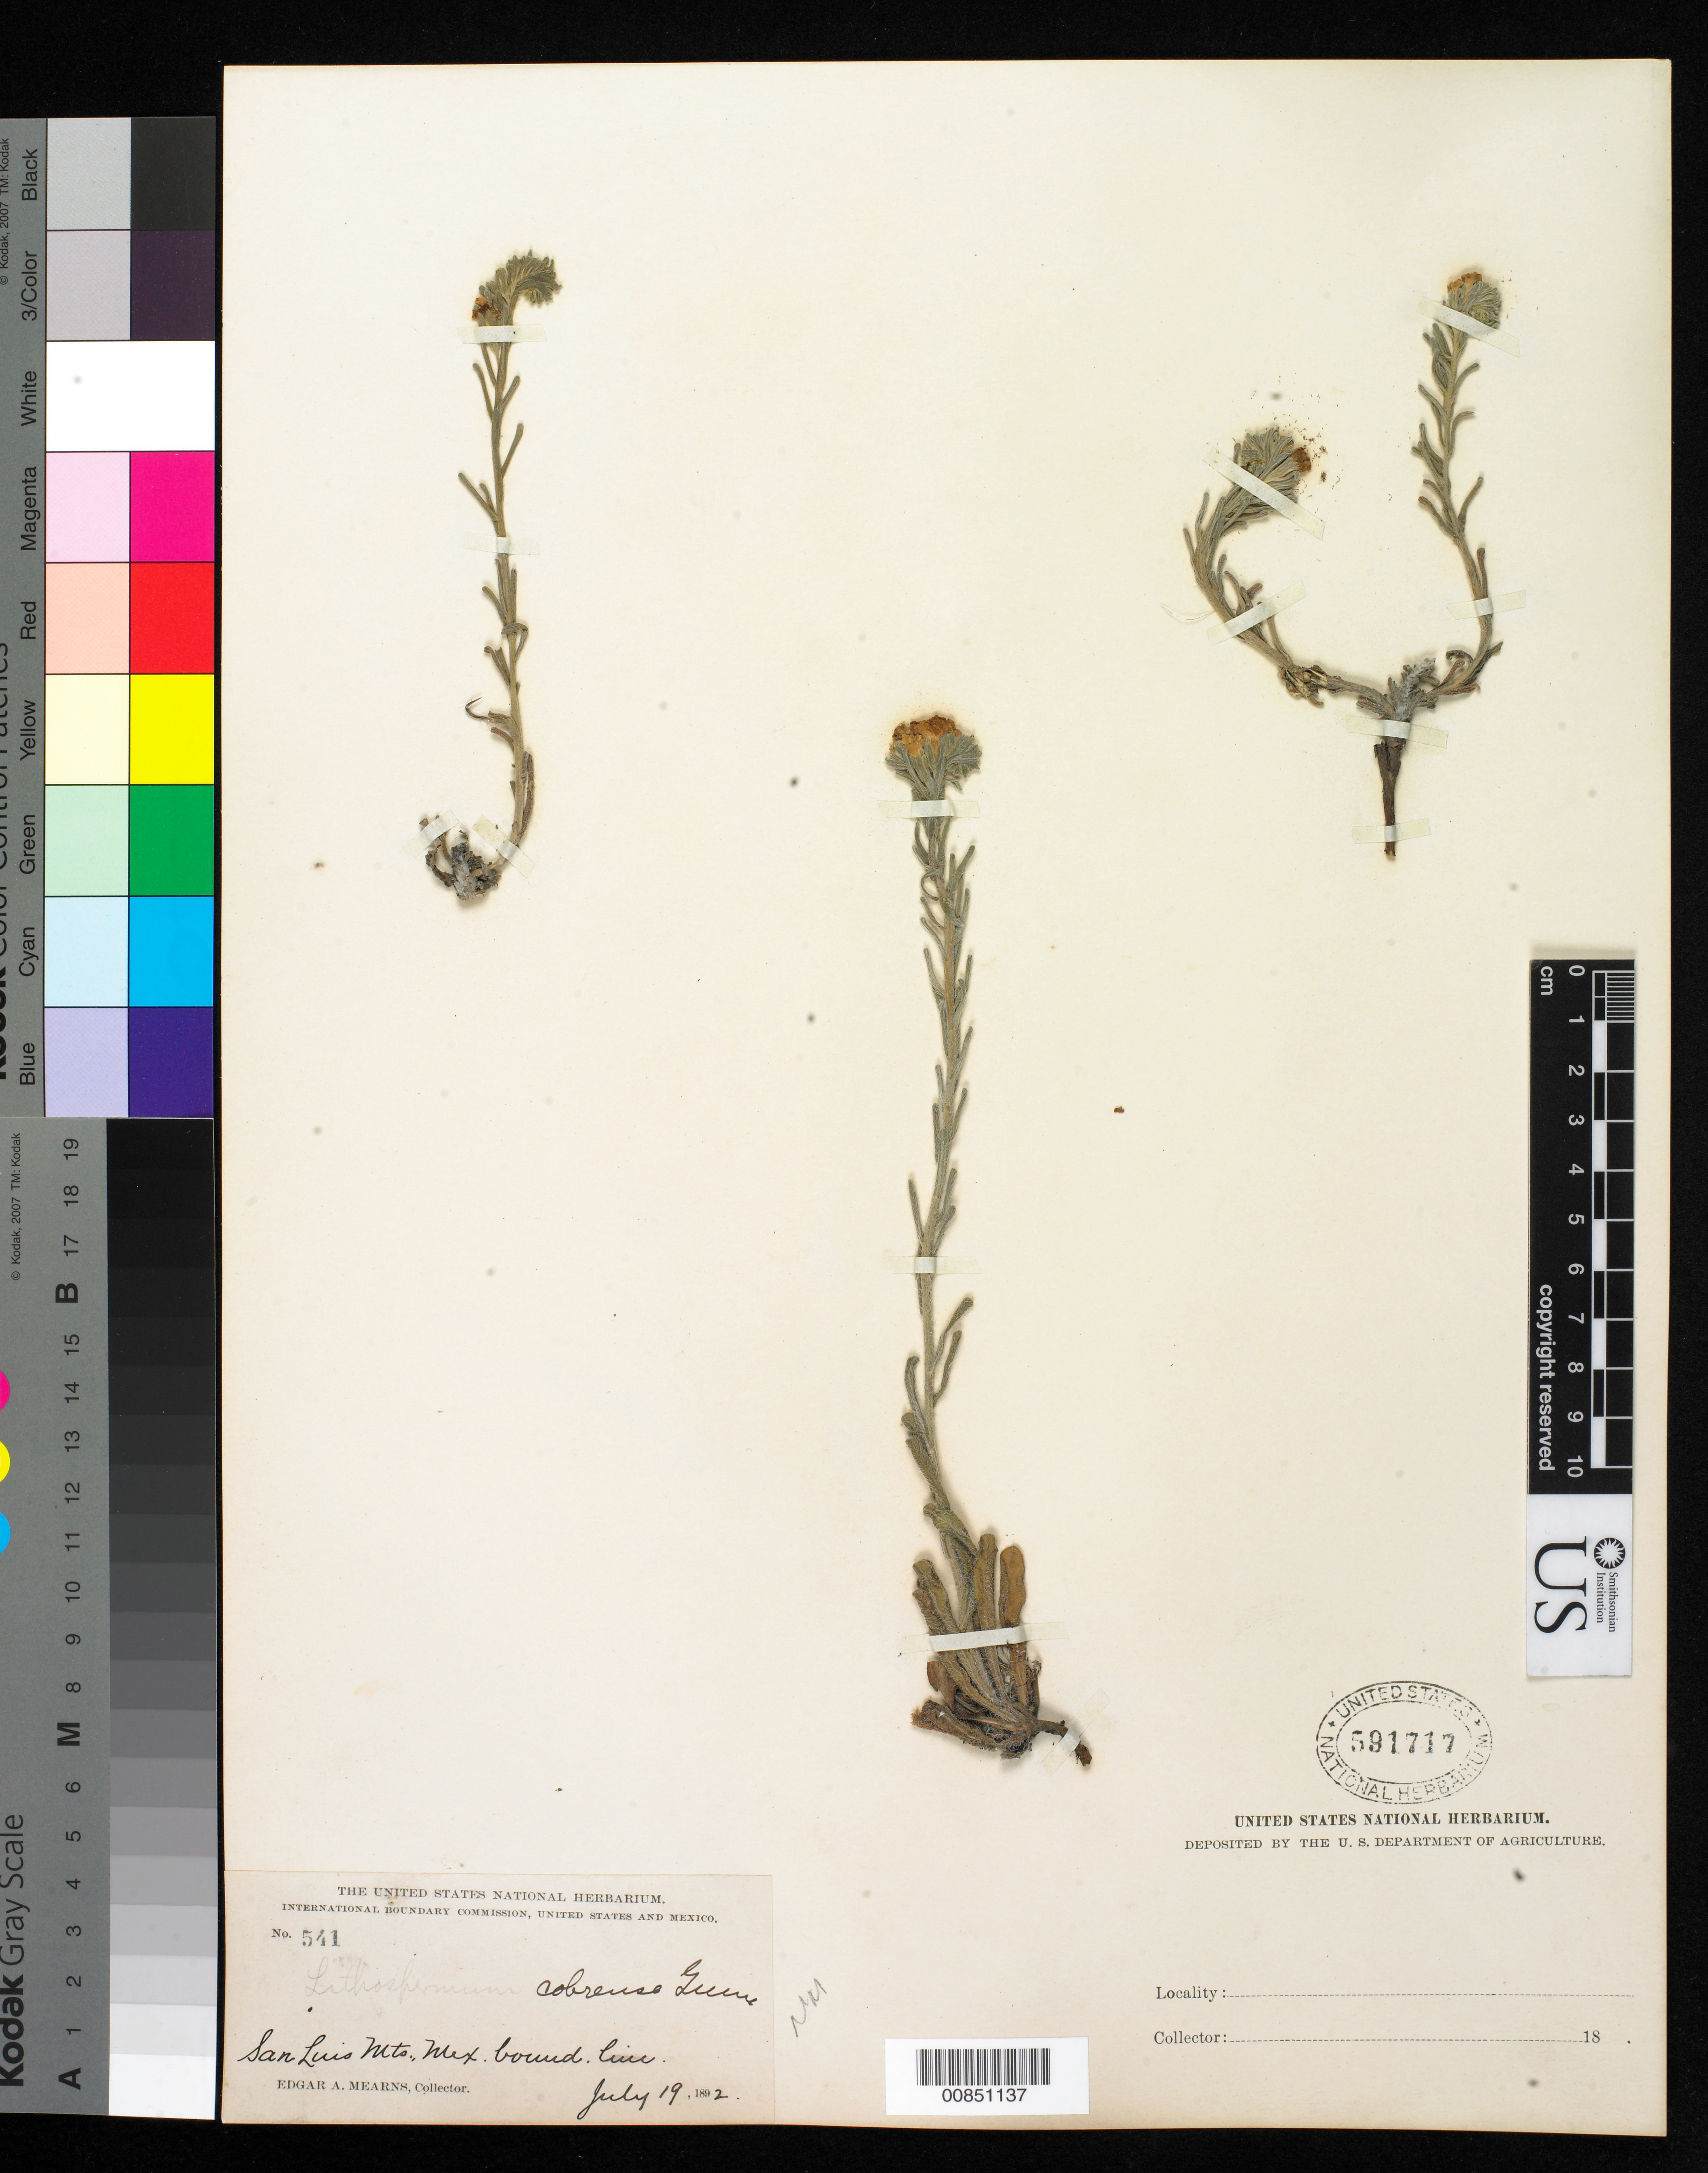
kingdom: Plantae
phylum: Tracheophyta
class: Magnoliopsida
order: Boraginales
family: Boraginaceae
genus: Lithospermum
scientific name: Lithospermum cobrense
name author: Greene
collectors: E. A. Mearns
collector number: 541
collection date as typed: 19 Jul 1892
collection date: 1892-07-19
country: United States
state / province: New Mexico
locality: San Luis Mts., Mexican Boundary Line.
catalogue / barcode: US 591717